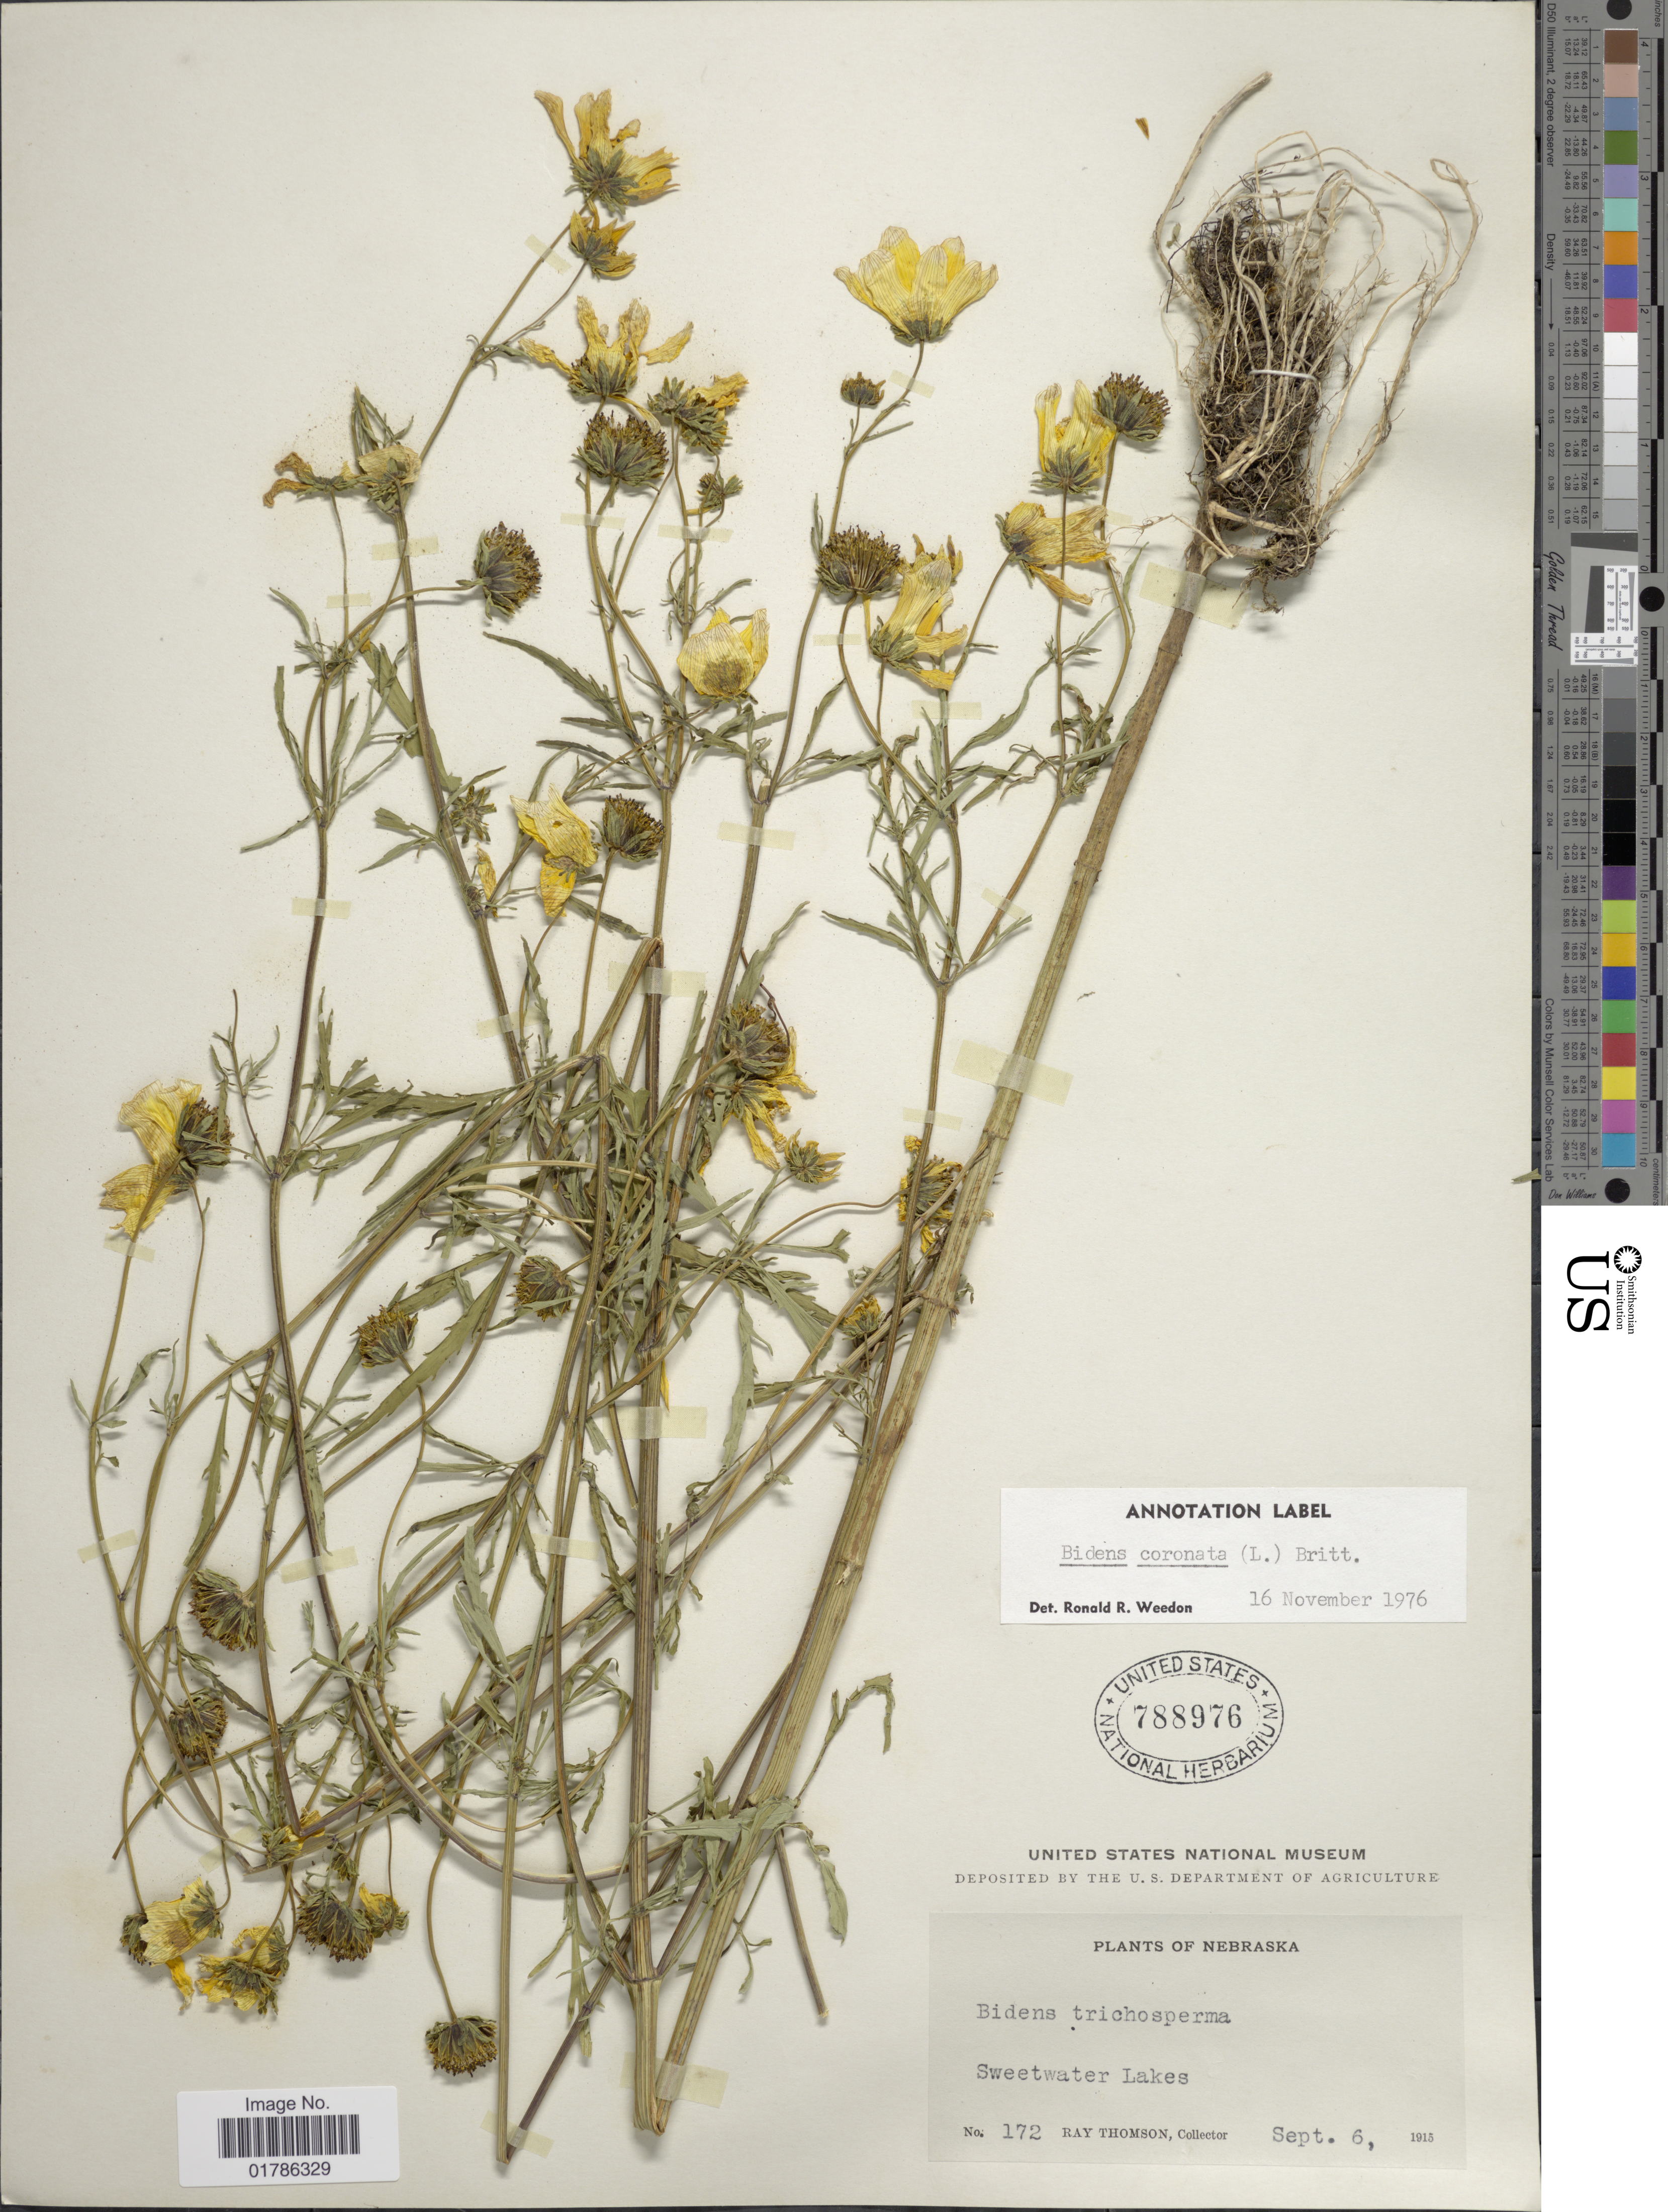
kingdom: Plantae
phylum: Tracheophyta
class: Magnoliopsida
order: Asterales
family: Asteraceae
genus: Bidens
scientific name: Bidens coronata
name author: (L.) Britton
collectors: R. Thomson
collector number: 172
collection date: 1915-09-06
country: United States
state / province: Nebraska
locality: Sweetwater Lakes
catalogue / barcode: US 788976